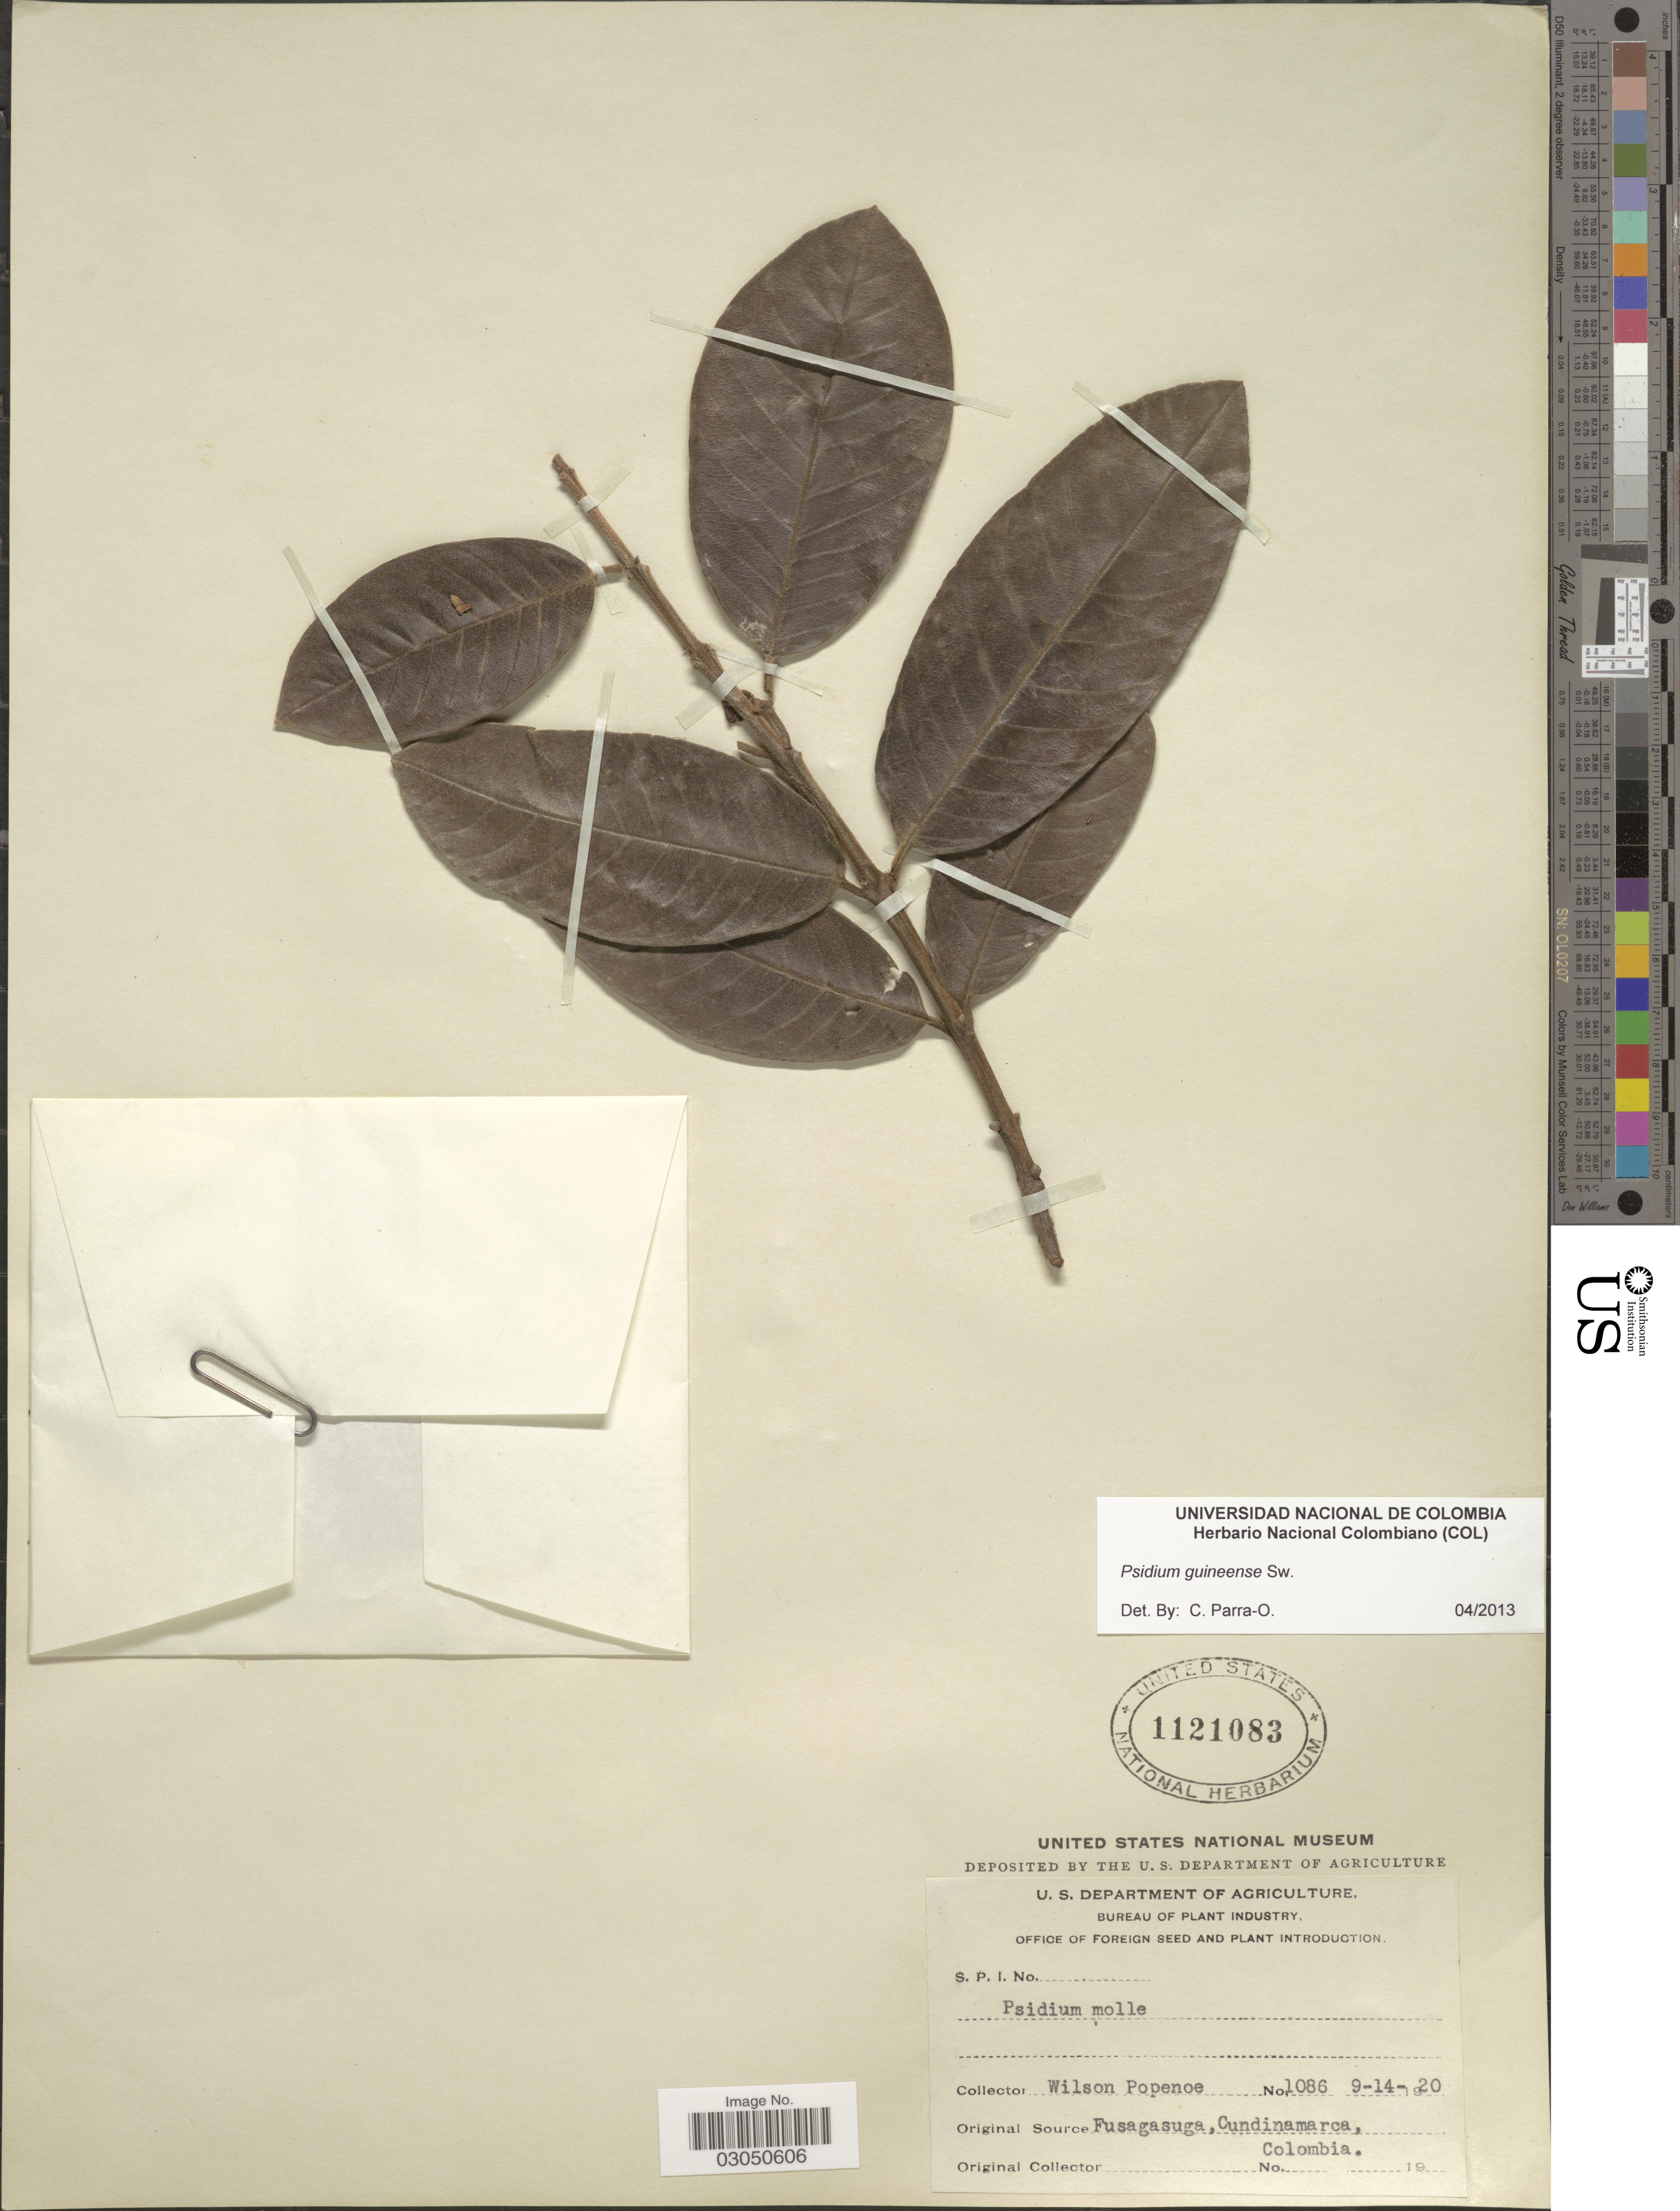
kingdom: Plantae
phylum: Tracheophyta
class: Magnoliopsida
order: Myrtales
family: Myrtaceae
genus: Psidium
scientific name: Psidium guineense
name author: Sw.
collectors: F. Popenoe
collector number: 1086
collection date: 1920-09-14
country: Colombia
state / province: Cundinamarca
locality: Fusagasuga, Cundinamarca.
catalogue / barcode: US 1121083